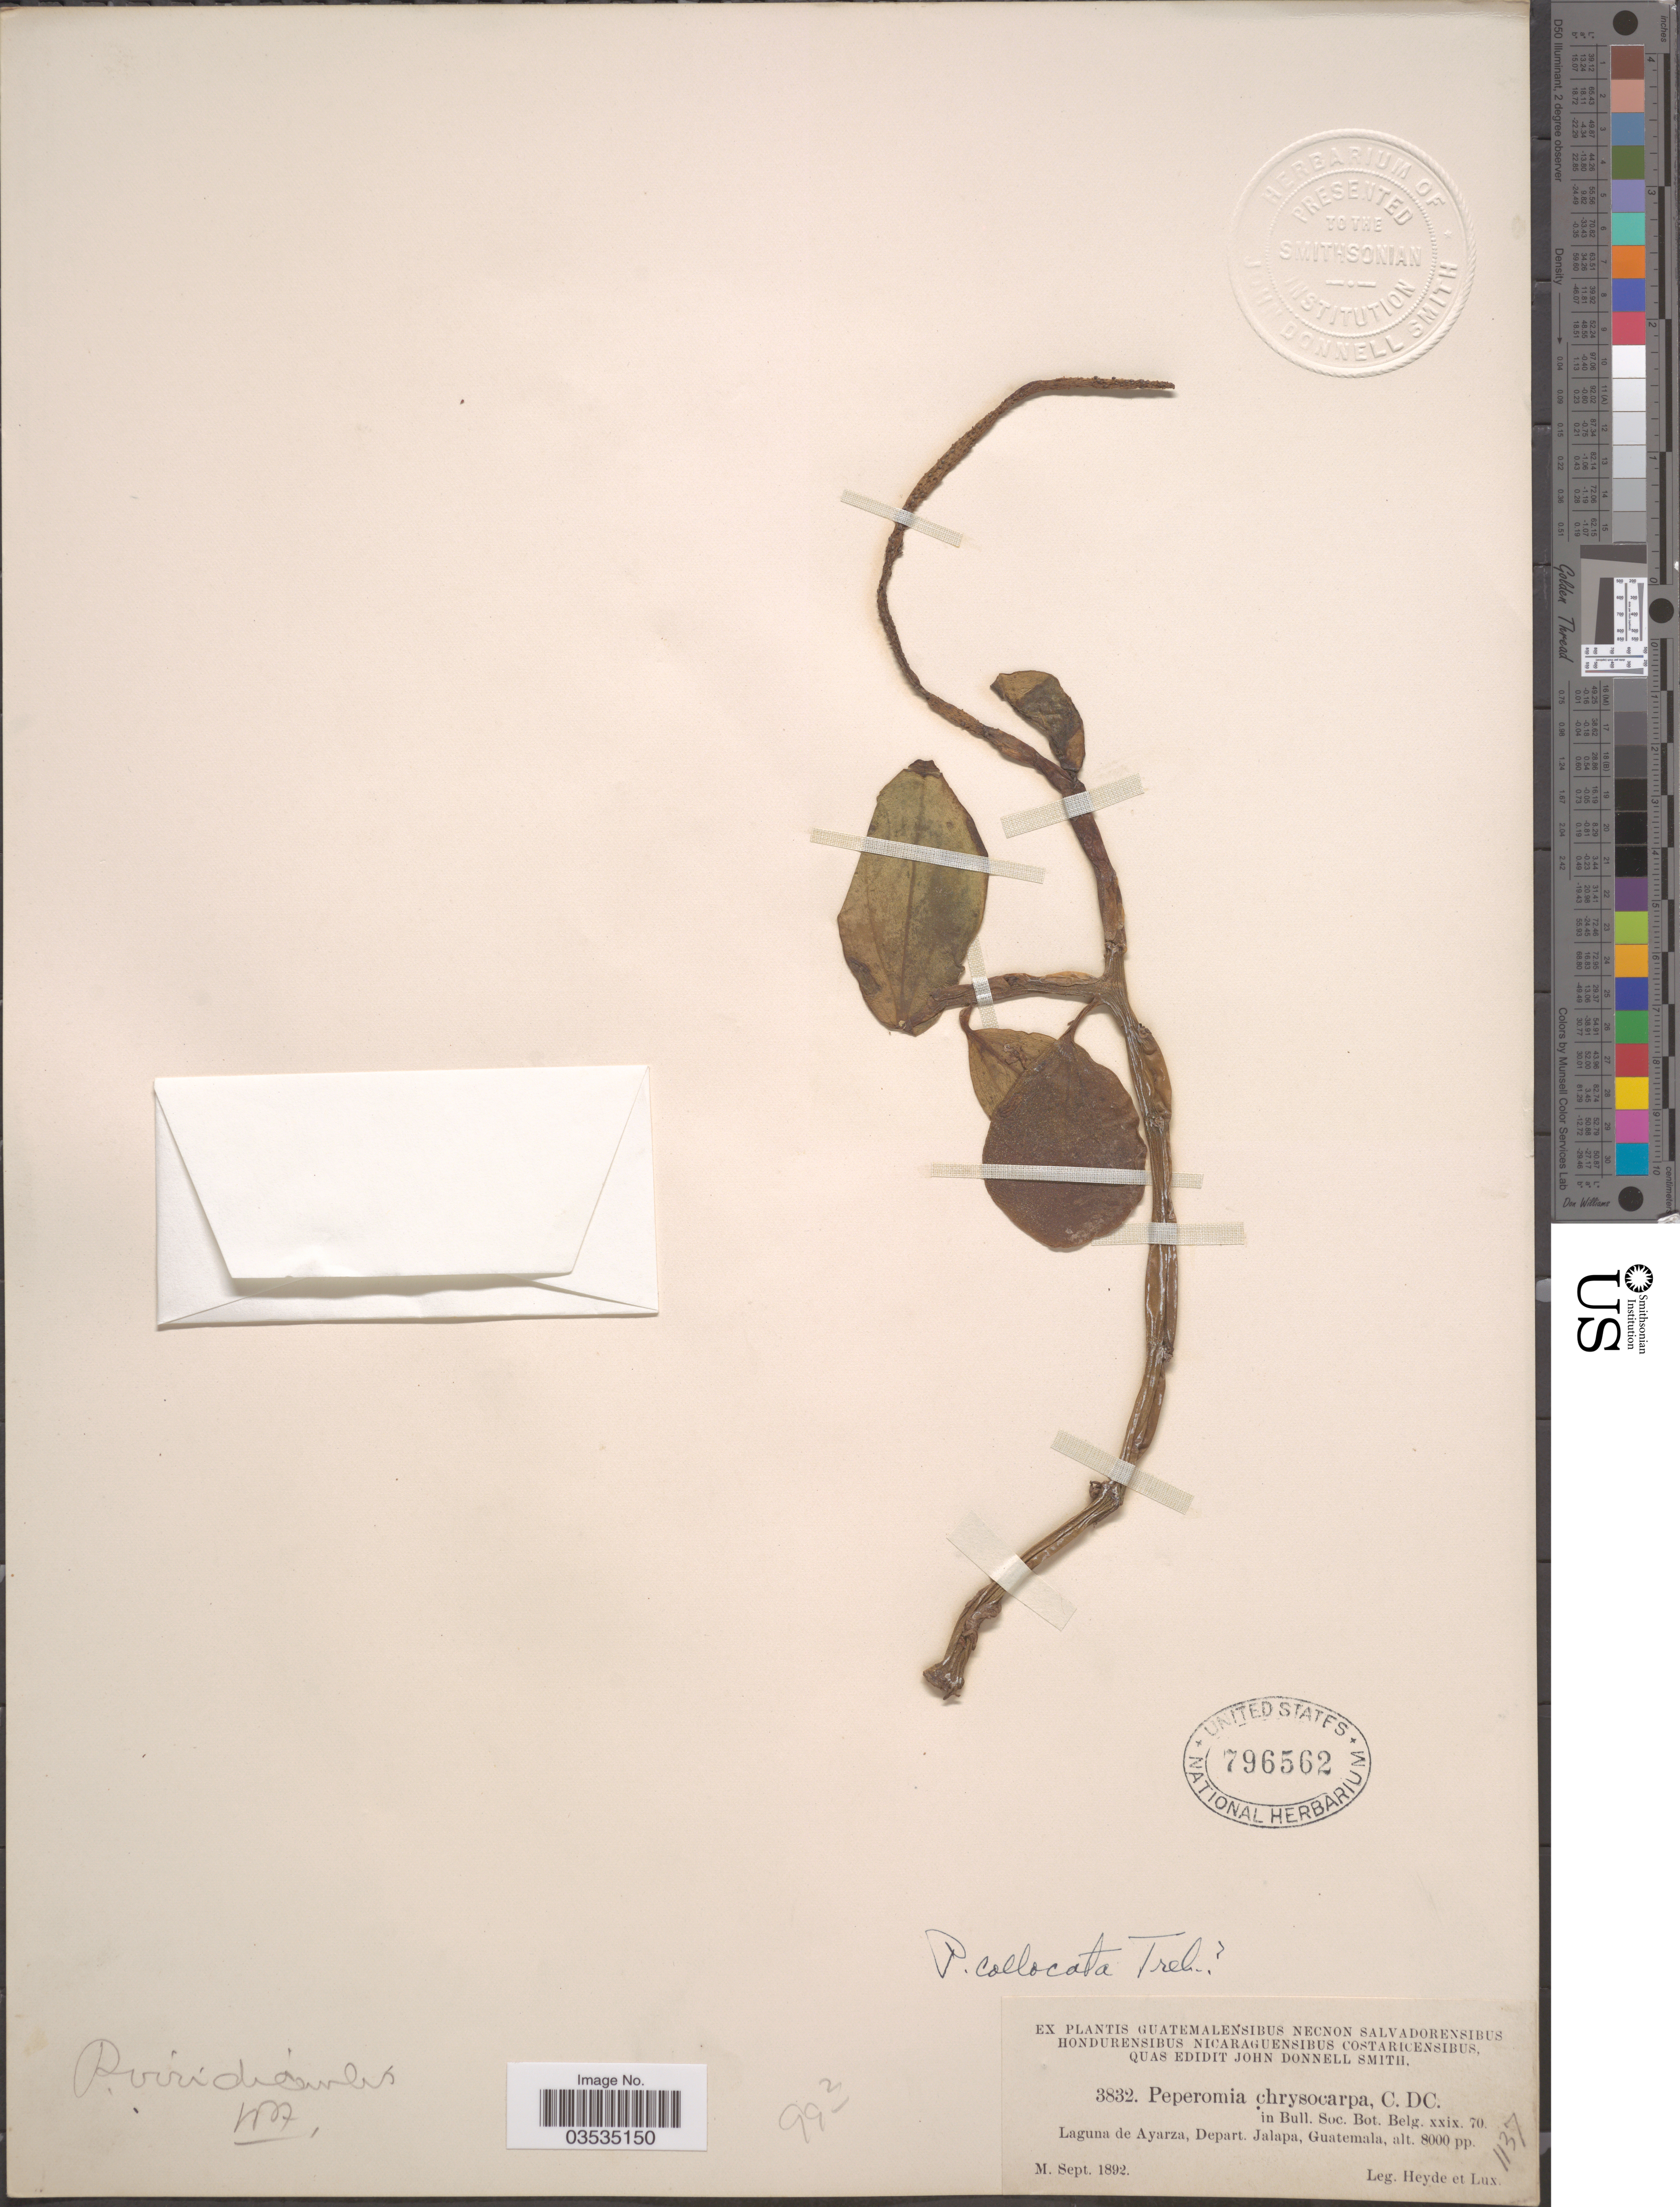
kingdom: Plantae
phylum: Tracheophyta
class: Magnoliopsida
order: Piperales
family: Piperaceae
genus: Peperomia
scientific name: Peperomia san-joseana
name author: C. DC.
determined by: Jiménez, José Estaban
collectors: Heyde & Lux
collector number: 3832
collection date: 1892-09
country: Guatemala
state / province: Jalapa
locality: Laguna de Ayarza, Depart. Jalapa.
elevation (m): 2438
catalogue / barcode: US 796562